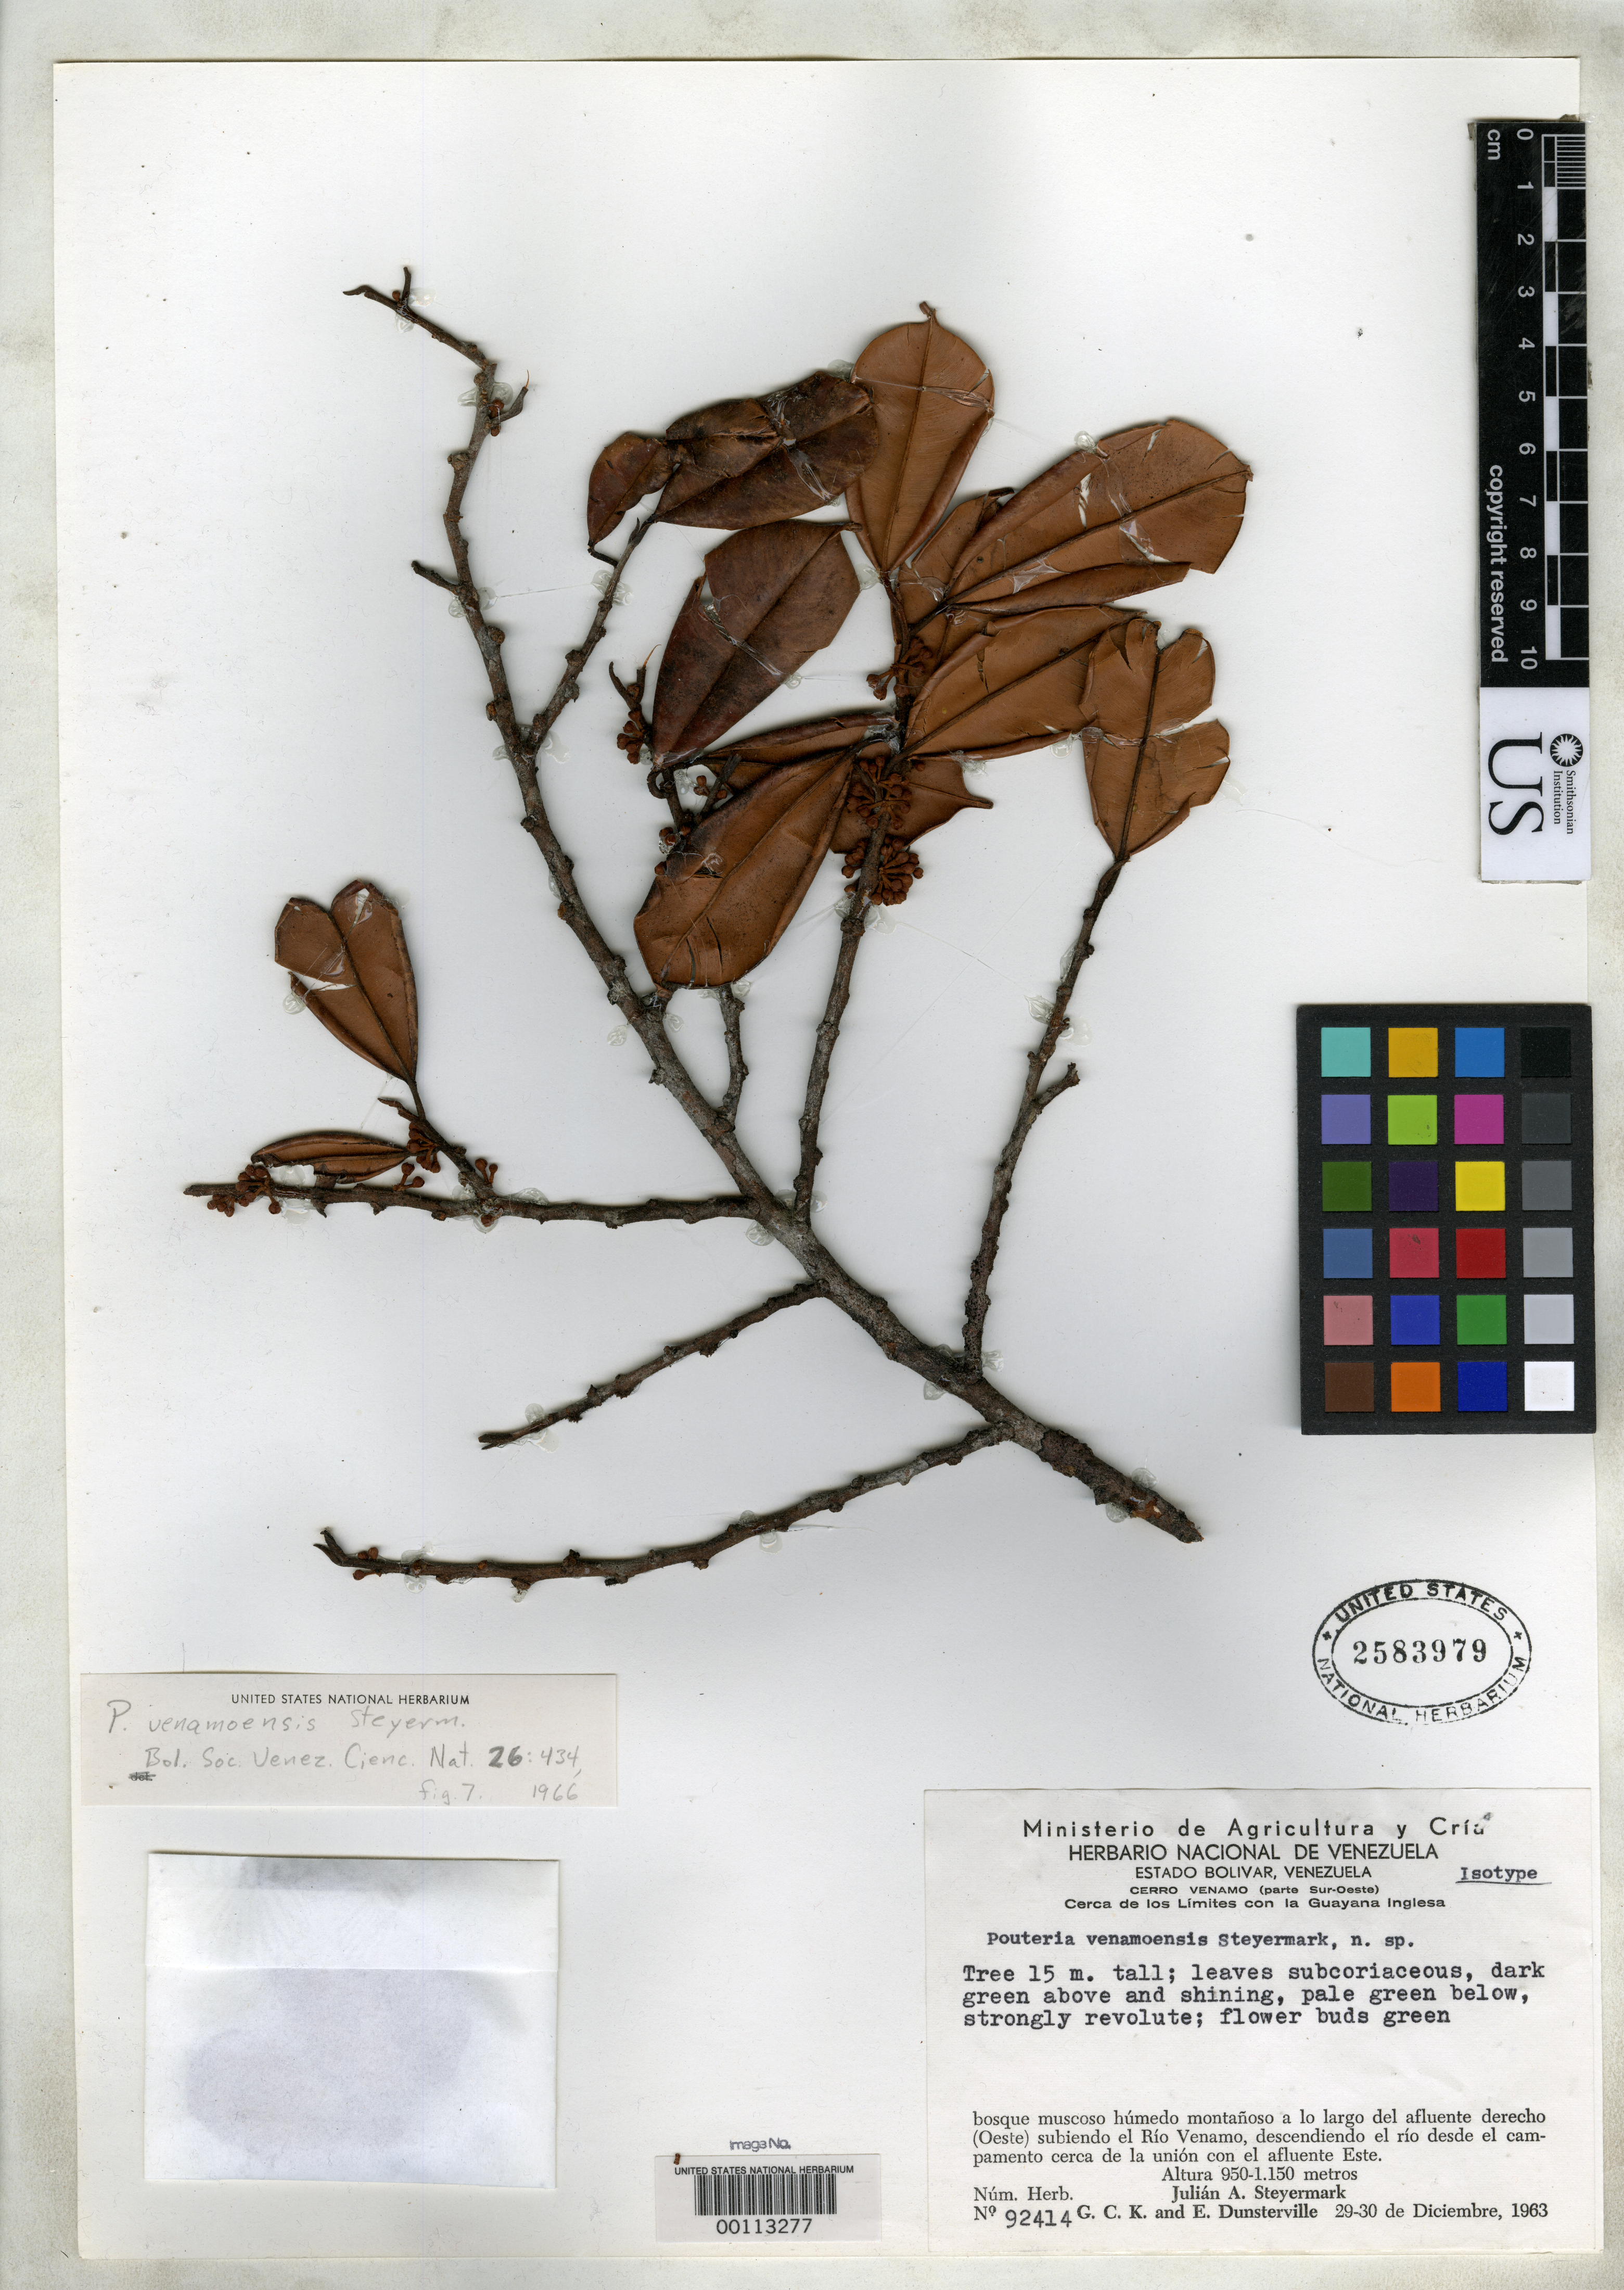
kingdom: Plantae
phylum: Tracheophyta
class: Magnoliopsida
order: Ericales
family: Sapotaceae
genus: Pouteria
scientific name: Pouteria venamoensis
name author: Steyerm.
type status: Isotype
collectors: J. Steyermark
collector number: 92414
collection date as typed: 29 Dec 1963 to 30 Dec 1963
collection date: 1963-12-29/1963-12-30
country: Venezuela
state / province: Bolivar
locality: Riovenama.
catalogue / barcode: US 2583979